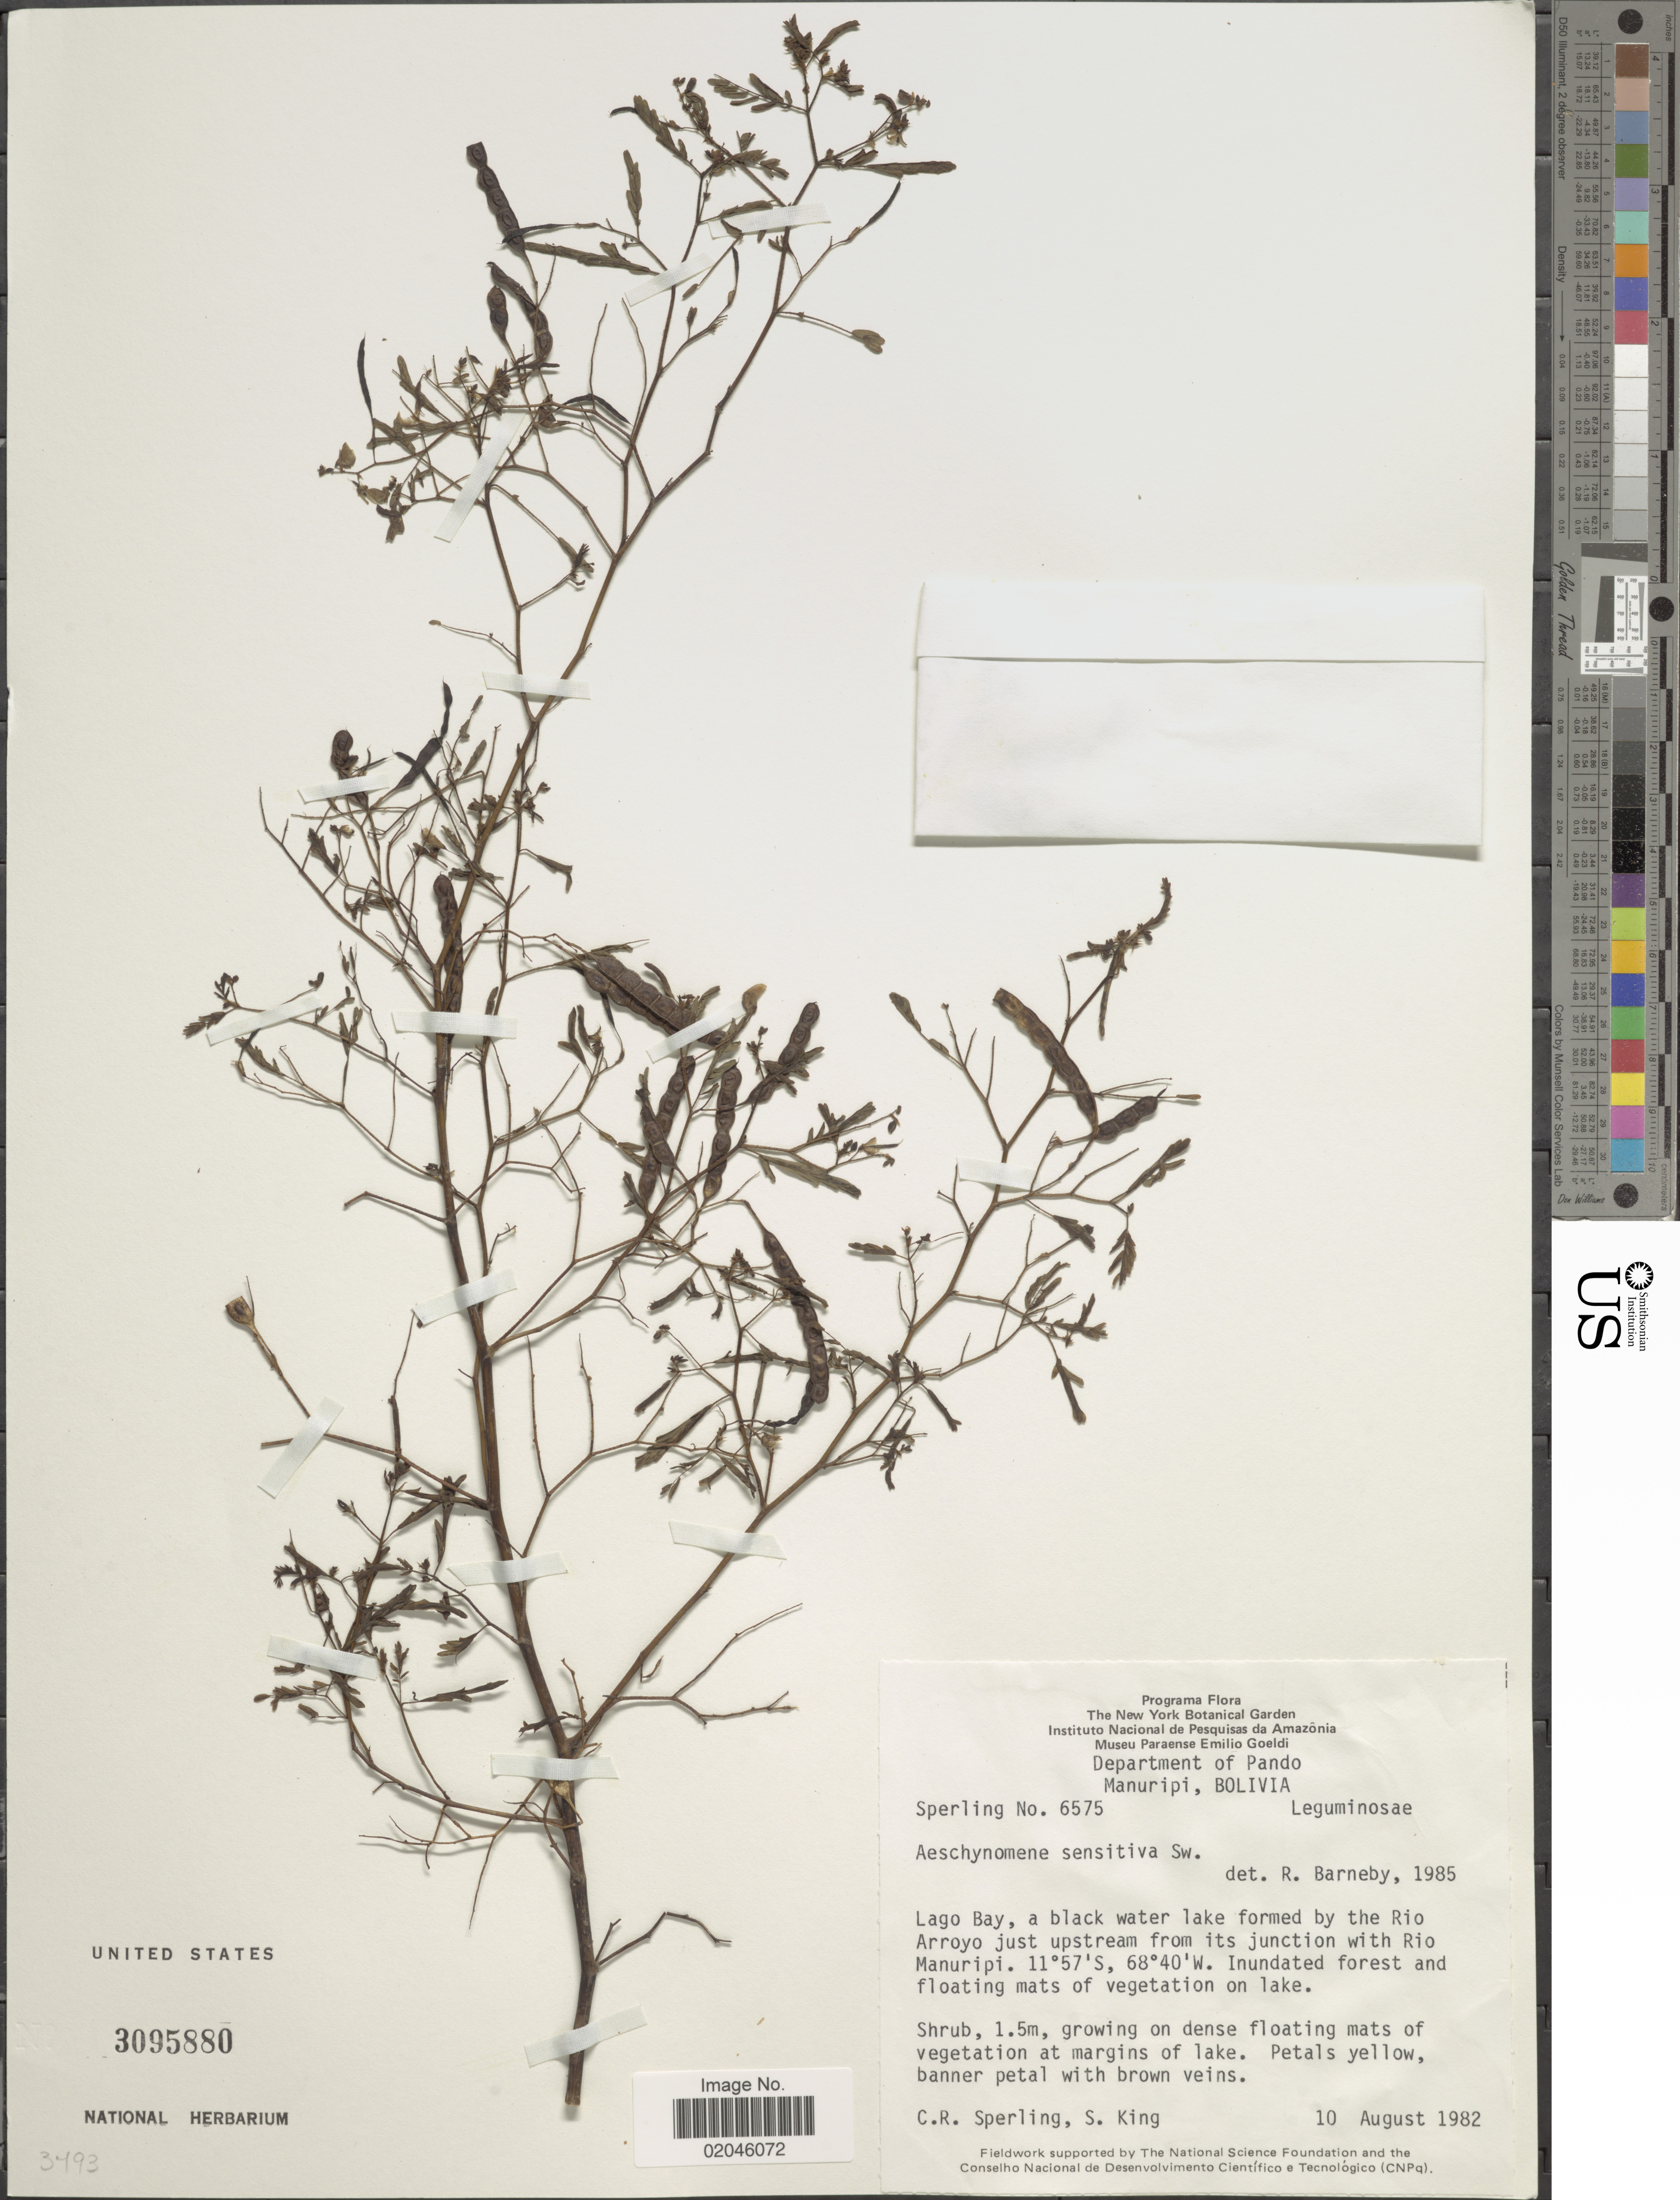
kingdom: Plantae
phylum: Tracheophyta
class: Magnoliopsida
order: Fabales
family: Fabaceae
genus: Aeschynomene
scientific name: Aeschynomene sensitiva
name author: Sw.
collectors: C. R. Sperling & S. King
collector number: Sperling 6575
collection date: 1982-08-10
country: Bolivia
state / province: Pando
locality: Lago Bay, a black water lake formed by the Rio Arroyo just upstream from its junction with Rio Manuripi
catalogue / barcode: US 3095880